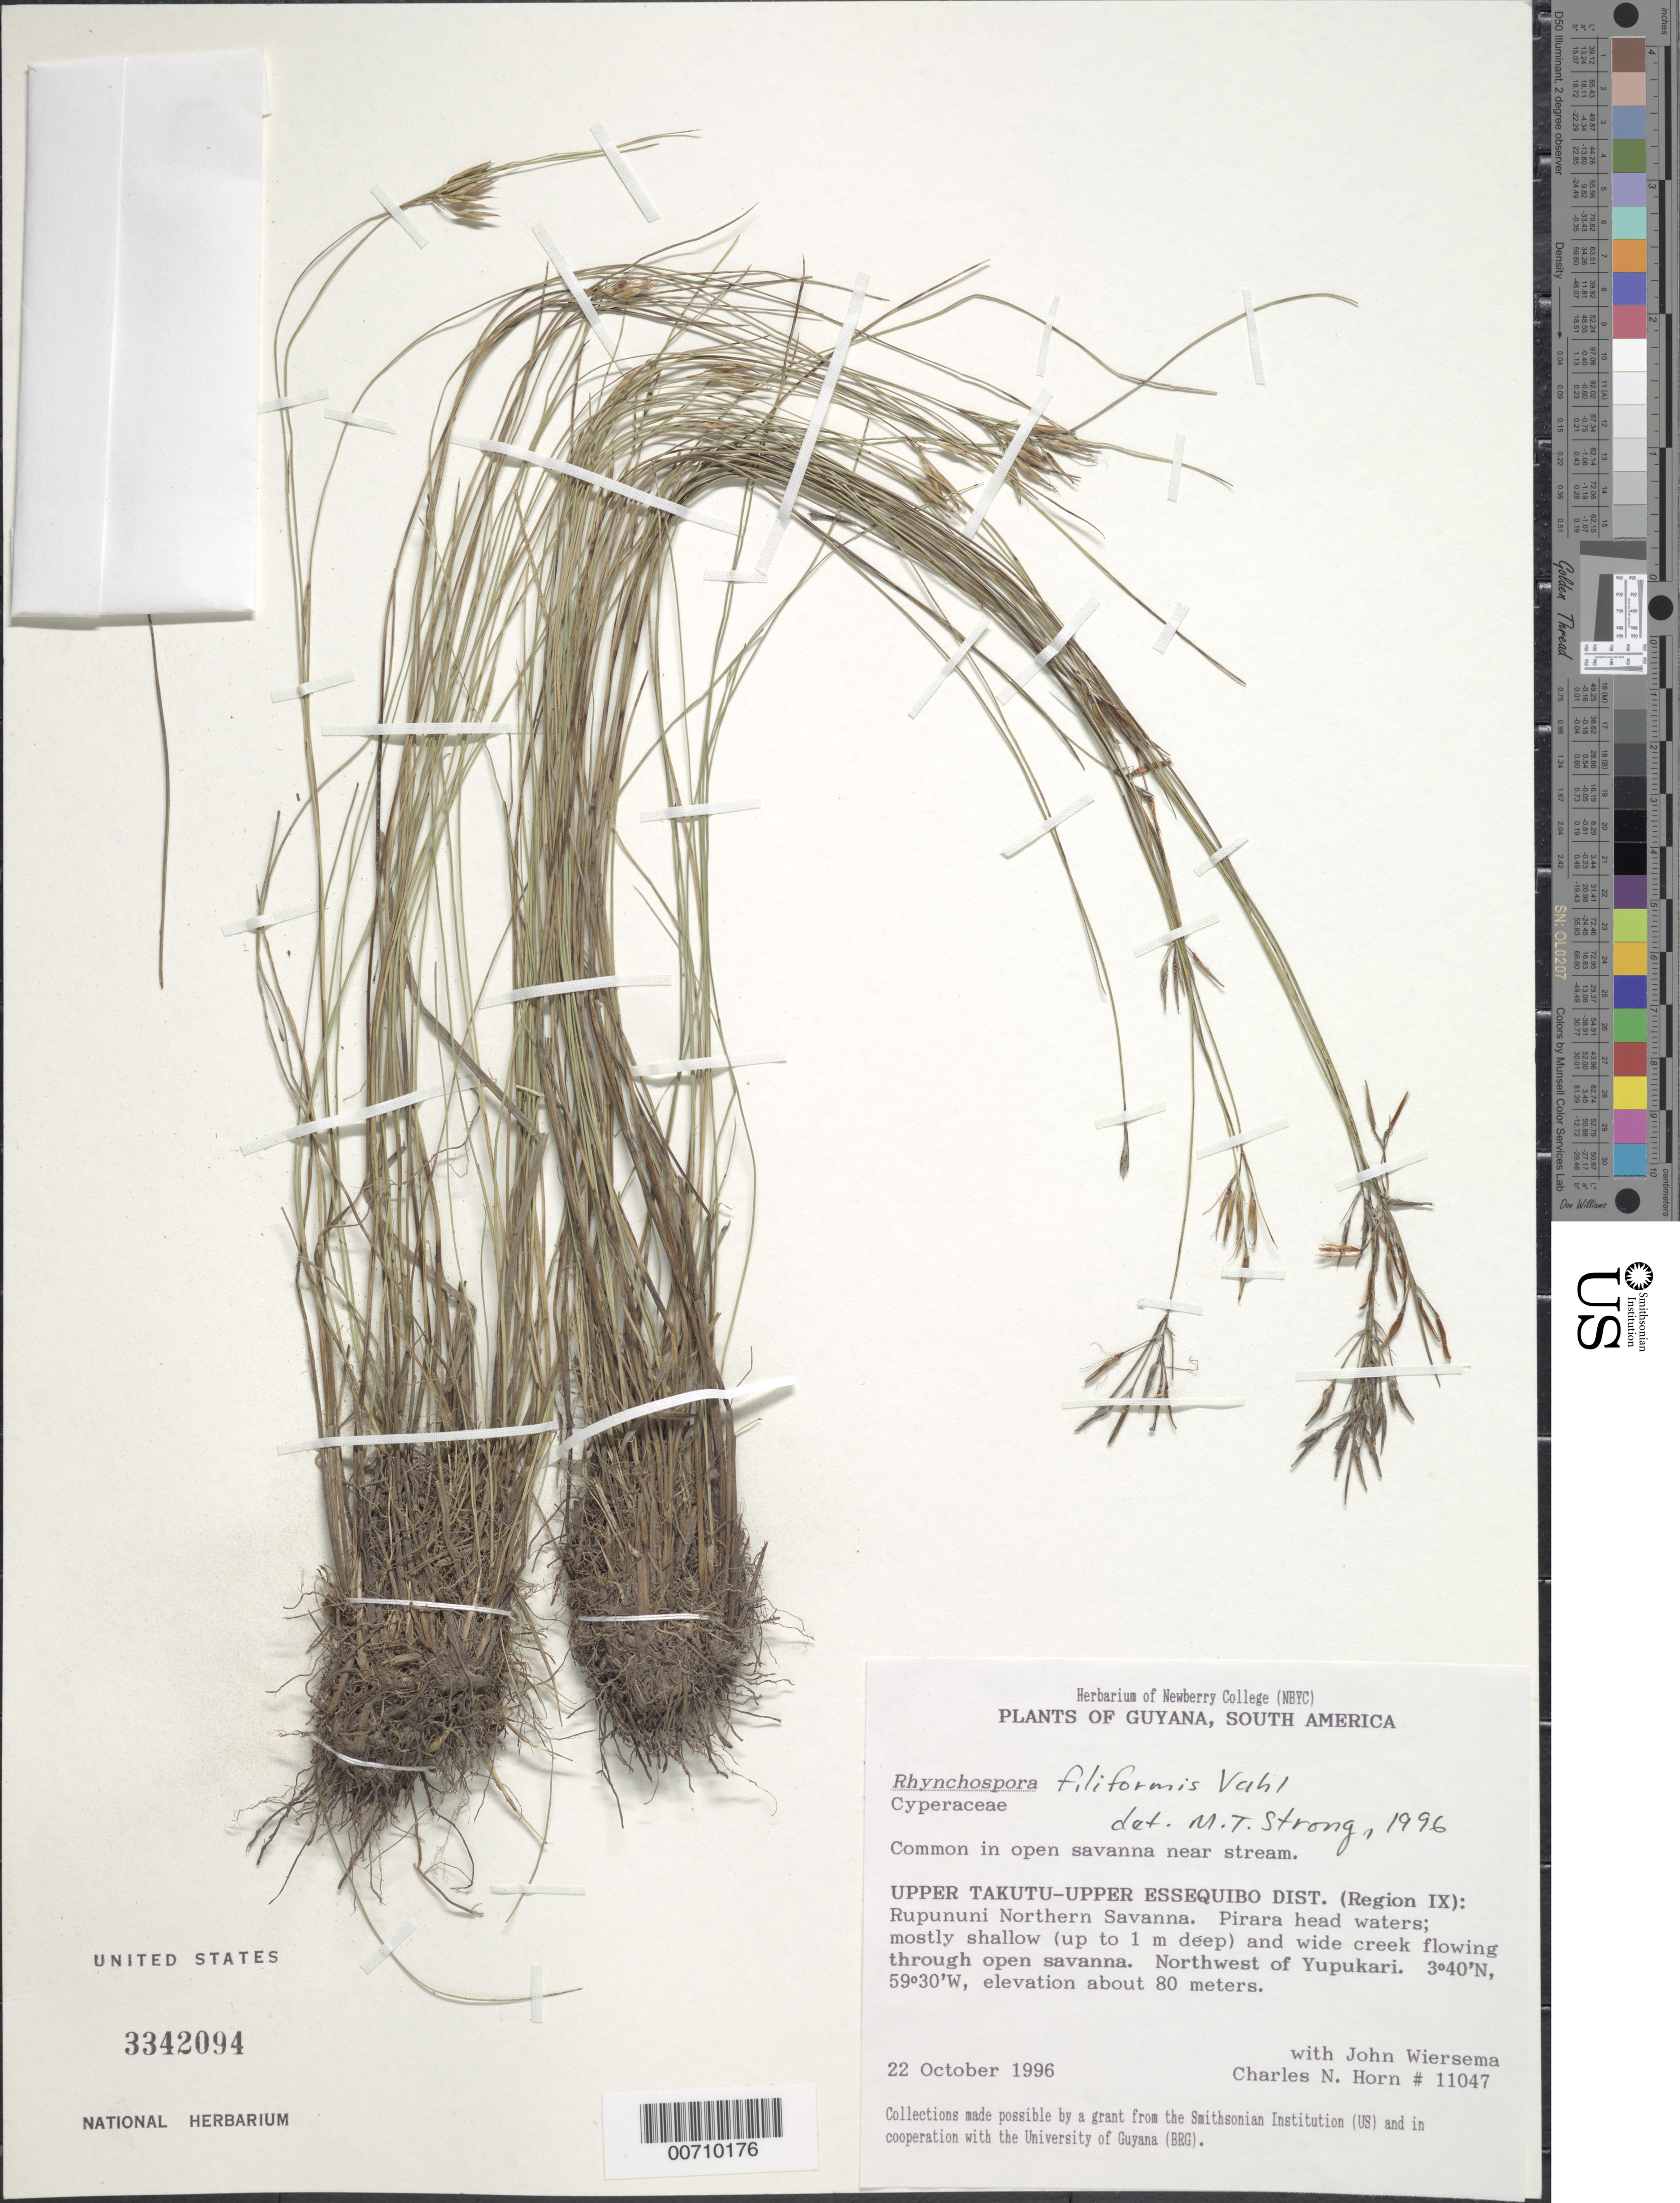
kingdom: Plantae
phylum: Tracheophyta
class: Liliopsida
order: Poales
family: Cyperaceae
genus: Rhynchospora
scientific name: Rhynchospora filiformis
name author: Vahl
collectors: J. H. Wiersema & C. N. Horn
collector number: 11047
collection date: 1996-10-22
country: Guyana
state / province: U. Takutu-U. Essequibo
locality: In open savanna near stream, Upper Takutu-Upper Essequibo Dist. (Region IX): Rupununi Northern Savanna. Pirara head waters; mostly shallow (up to 1 m deep) and wide creek flowing through open savanna. Northwest of Yupukari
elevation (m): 80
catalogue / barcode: US 3342094